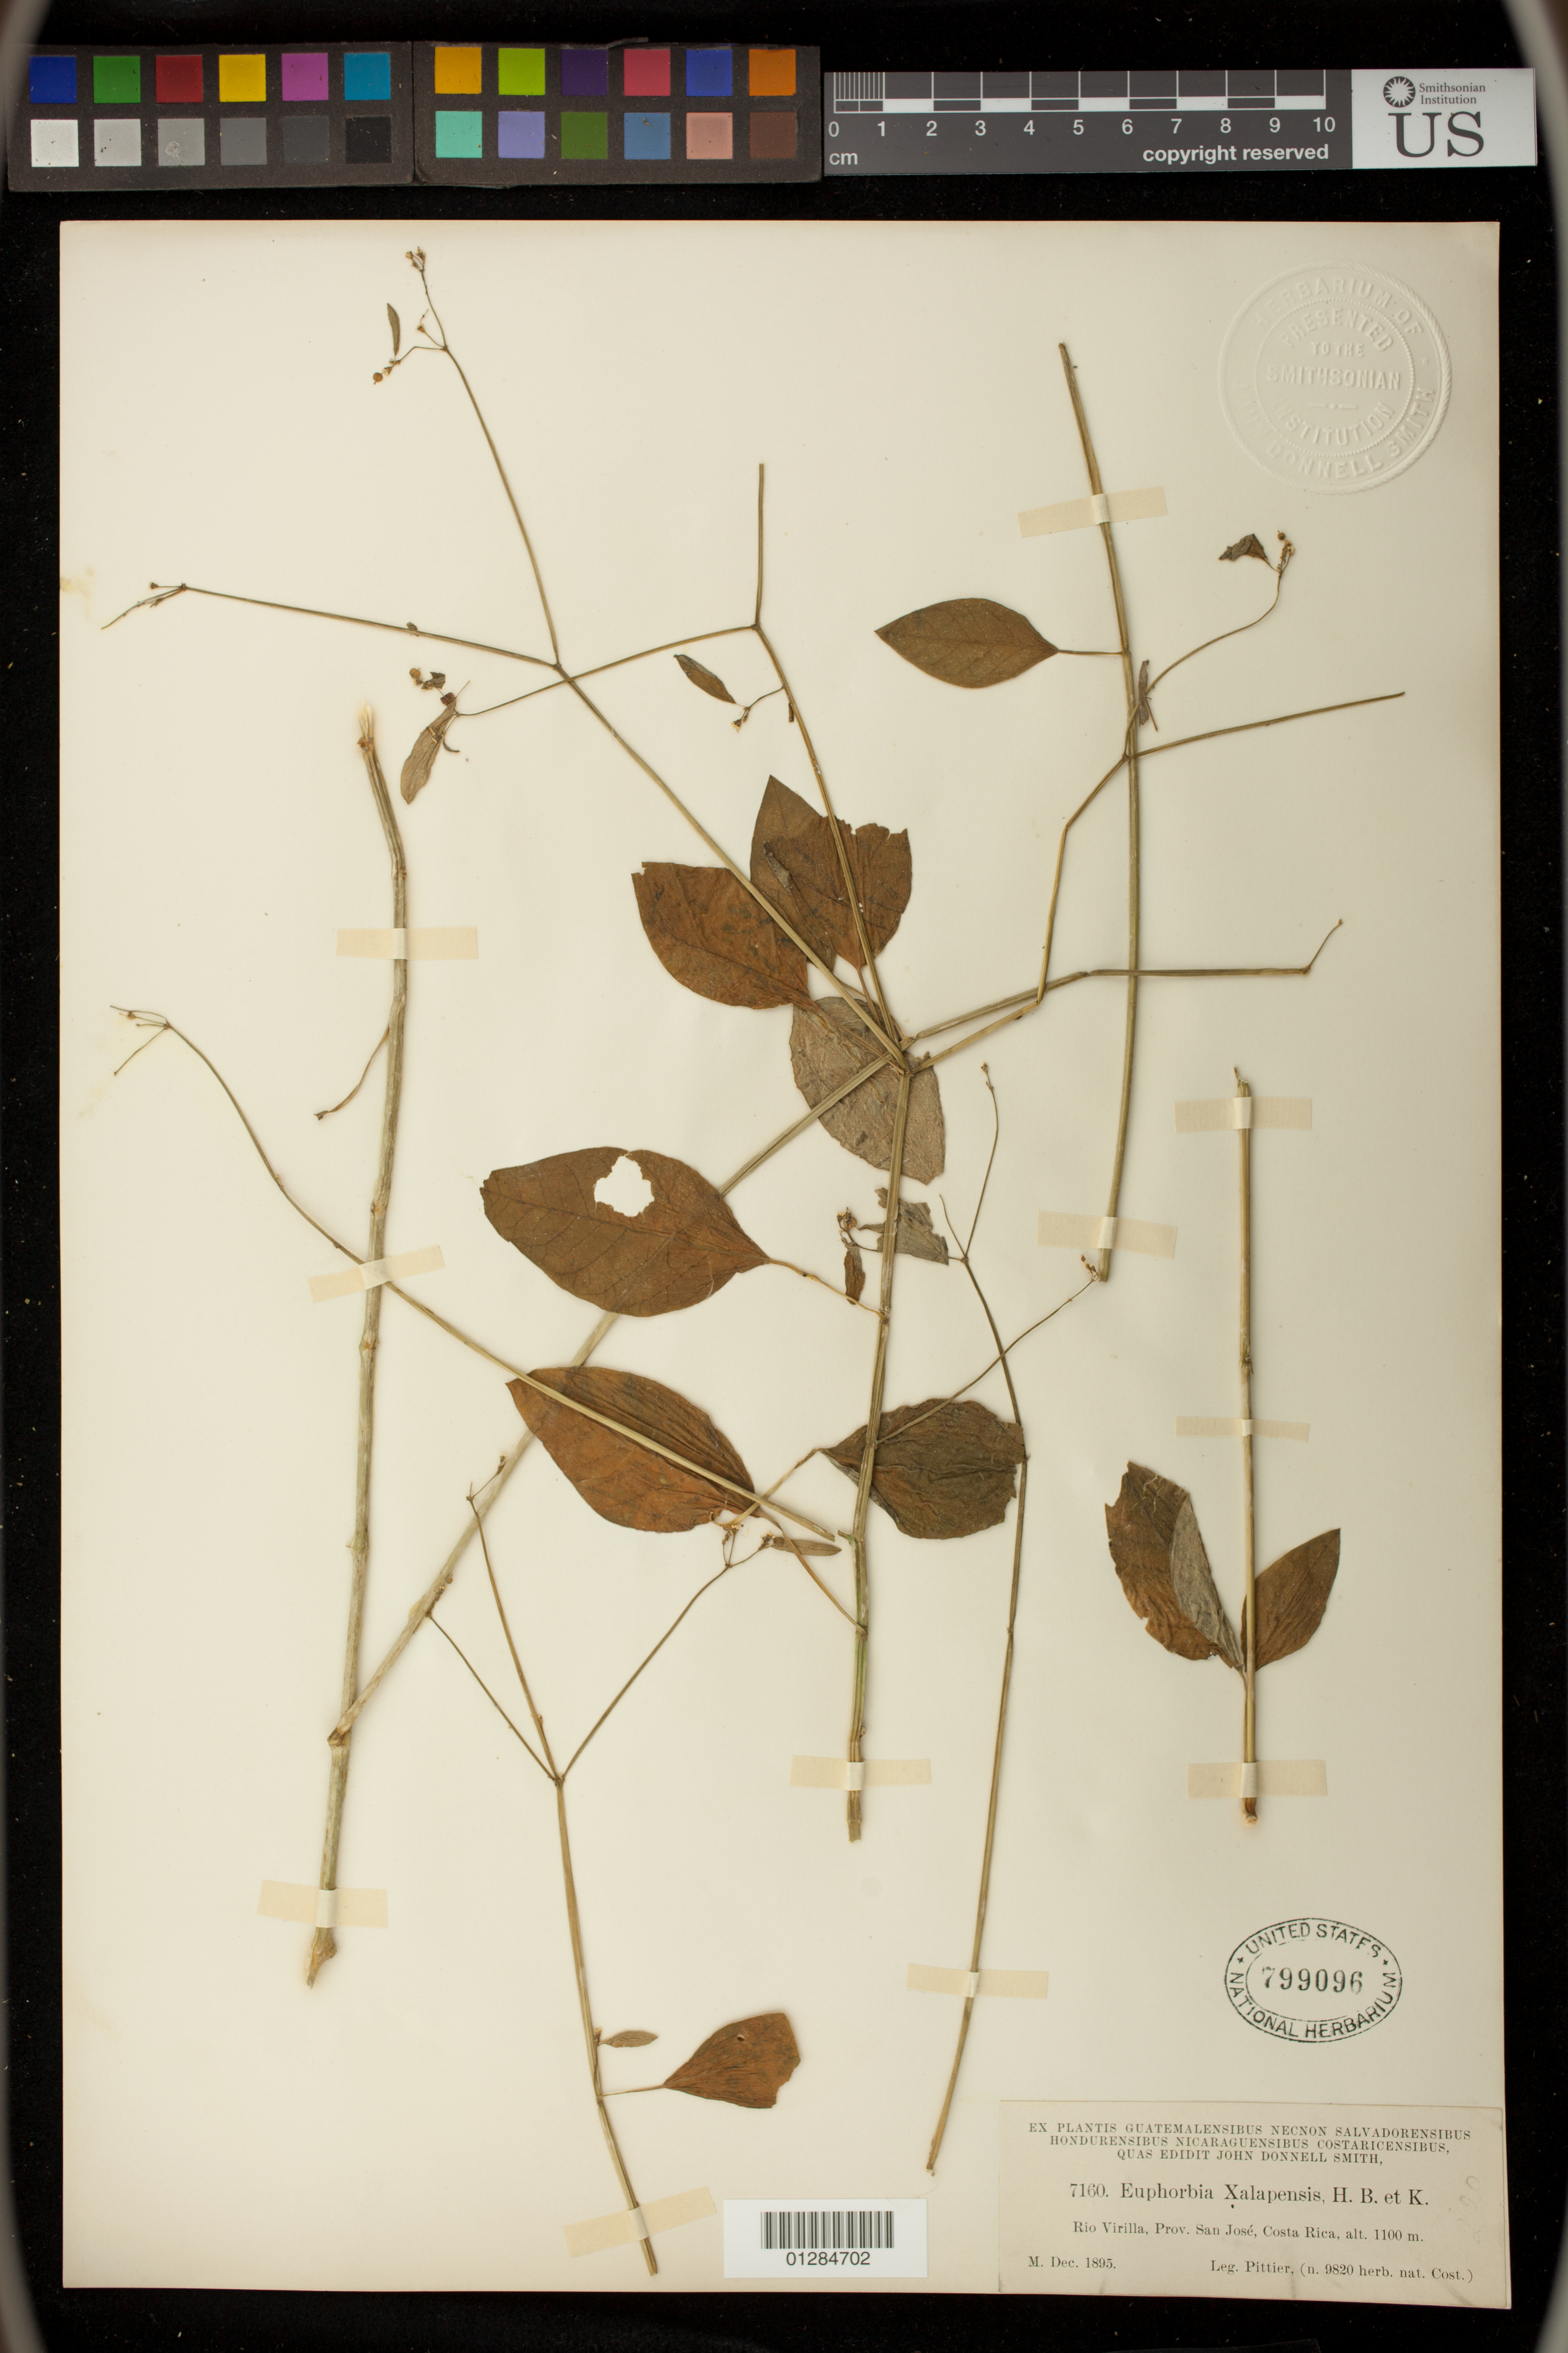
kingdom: Plantae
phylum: Tracheophyta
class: Magnoliopsida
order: Malpighiales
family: Euphorbiaceae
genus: Euphorbia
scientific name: Euphorbia xalapensis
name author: Kunth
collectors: Pittier, --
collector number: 7160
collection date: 1895-12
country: Costa Rica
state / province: San José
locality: Rio Virilla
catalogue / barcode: US 799096